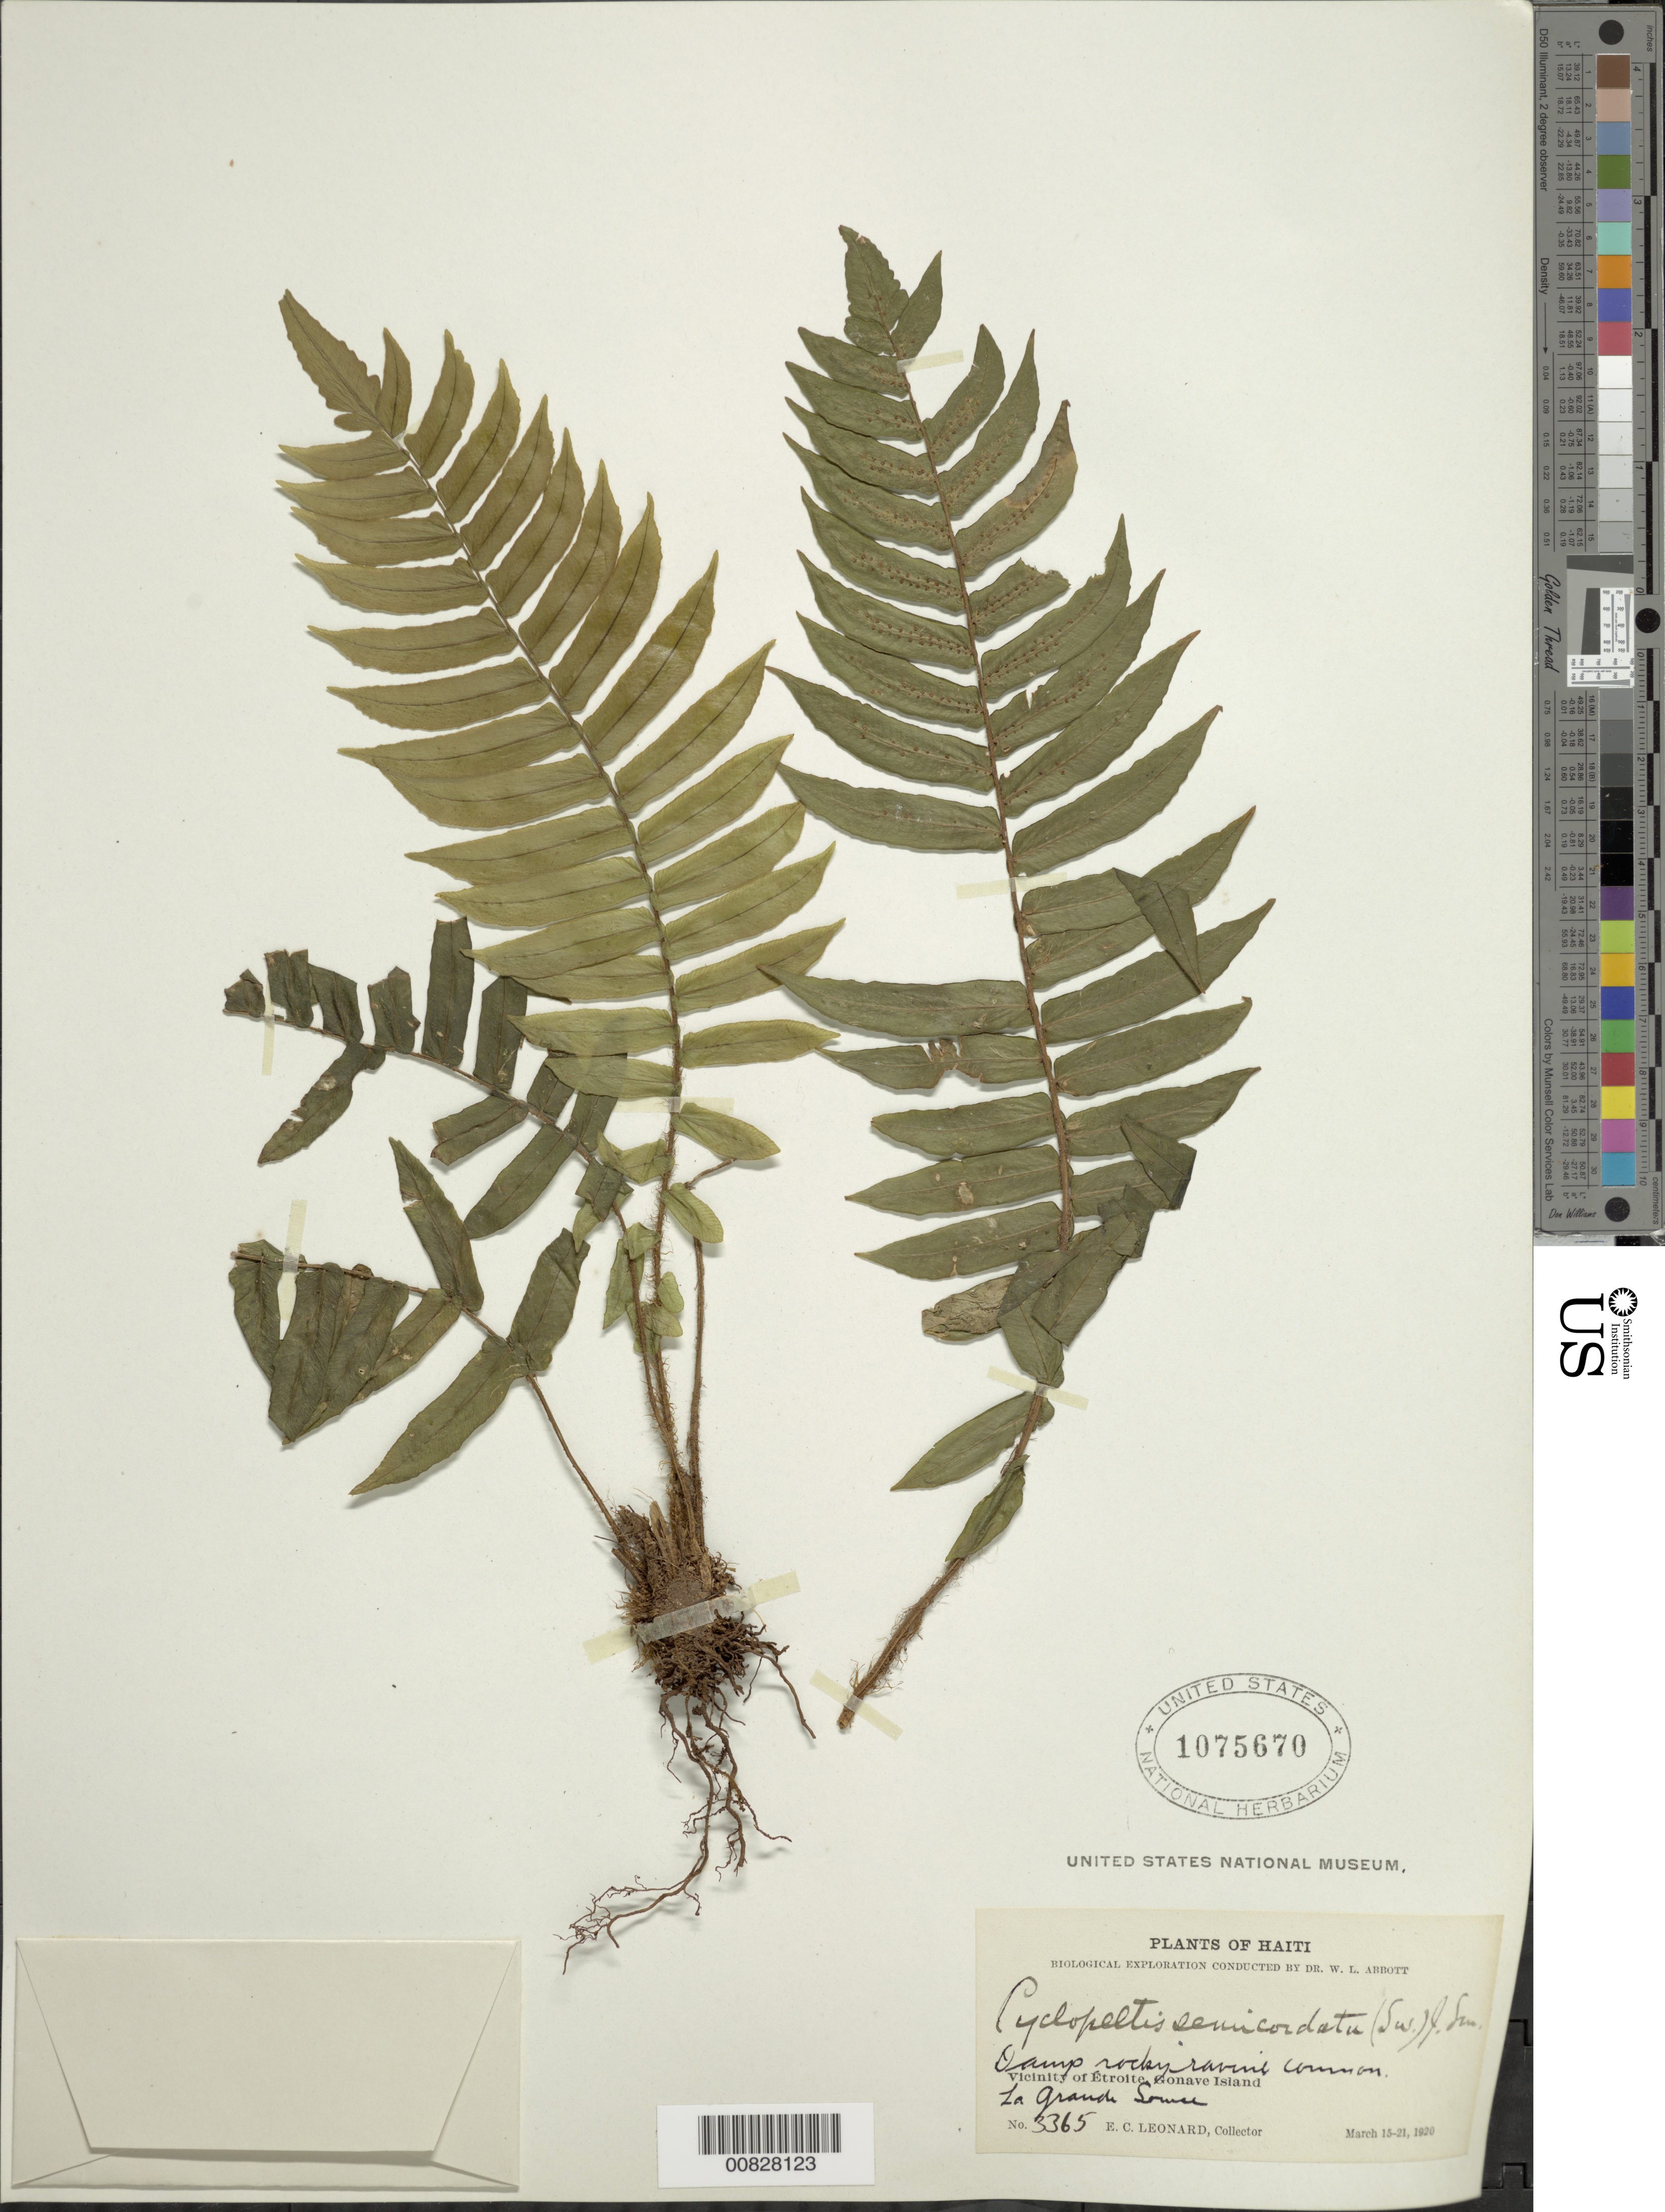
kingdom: Plantae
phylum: Tracheophyta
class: Polypodiopsida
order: Polypodiales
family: Lomariopsidaceae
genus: Cyclopeltis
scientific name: Cyclopeltis semicordata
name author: (Sw.) J. Sm.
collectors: E. C. Leonard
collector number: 3365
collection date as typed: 15 Mar 1920 to 21 Mar 1920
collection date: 1920-03-15/1920-03-21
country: Haiti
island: Hispaniola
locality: Gonave Island, vicinity Étroite, La Grande Source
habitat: Damp rocky ravine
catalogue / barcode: US 1075670